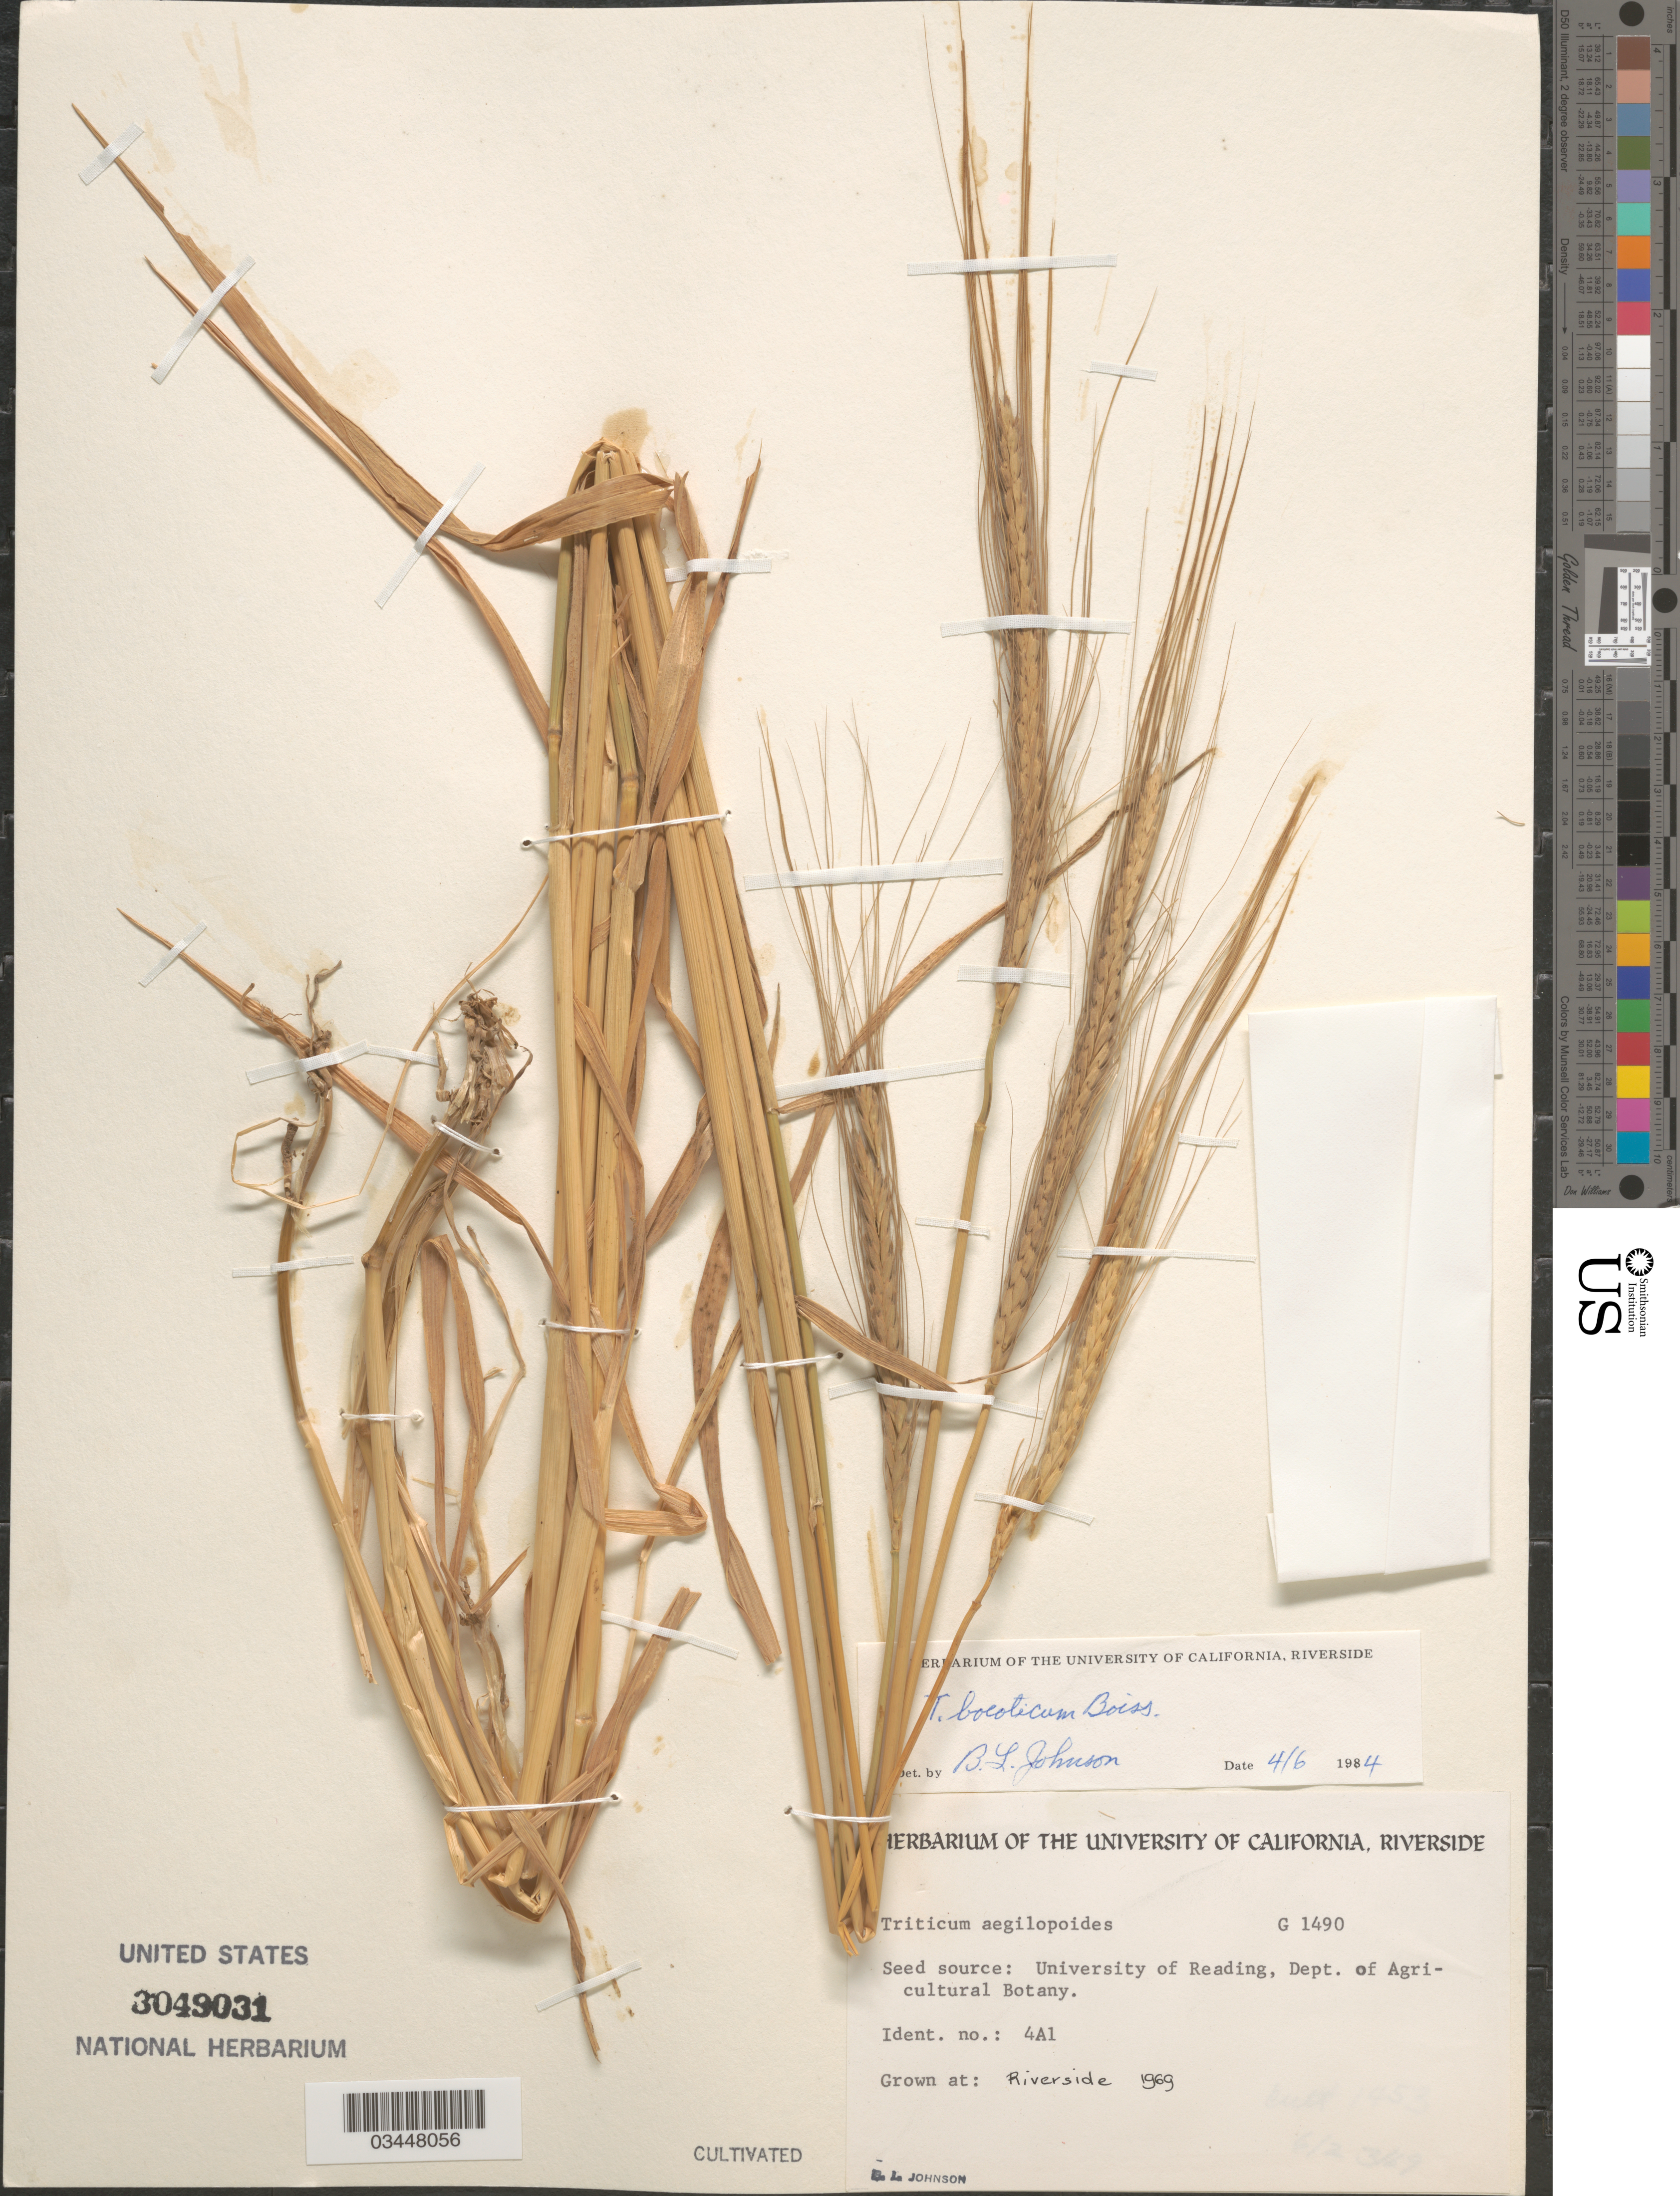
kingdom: Plantae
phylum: Tracheophyta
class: Liliopsida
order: Poales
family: Poaceae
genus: Triticum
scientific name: Triticum boeoticum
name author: Boiss.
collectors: B. Johnson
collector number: G1490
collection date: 1969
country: United States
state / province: California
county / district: Riverside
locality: Riverside.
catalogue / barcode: US 3049031